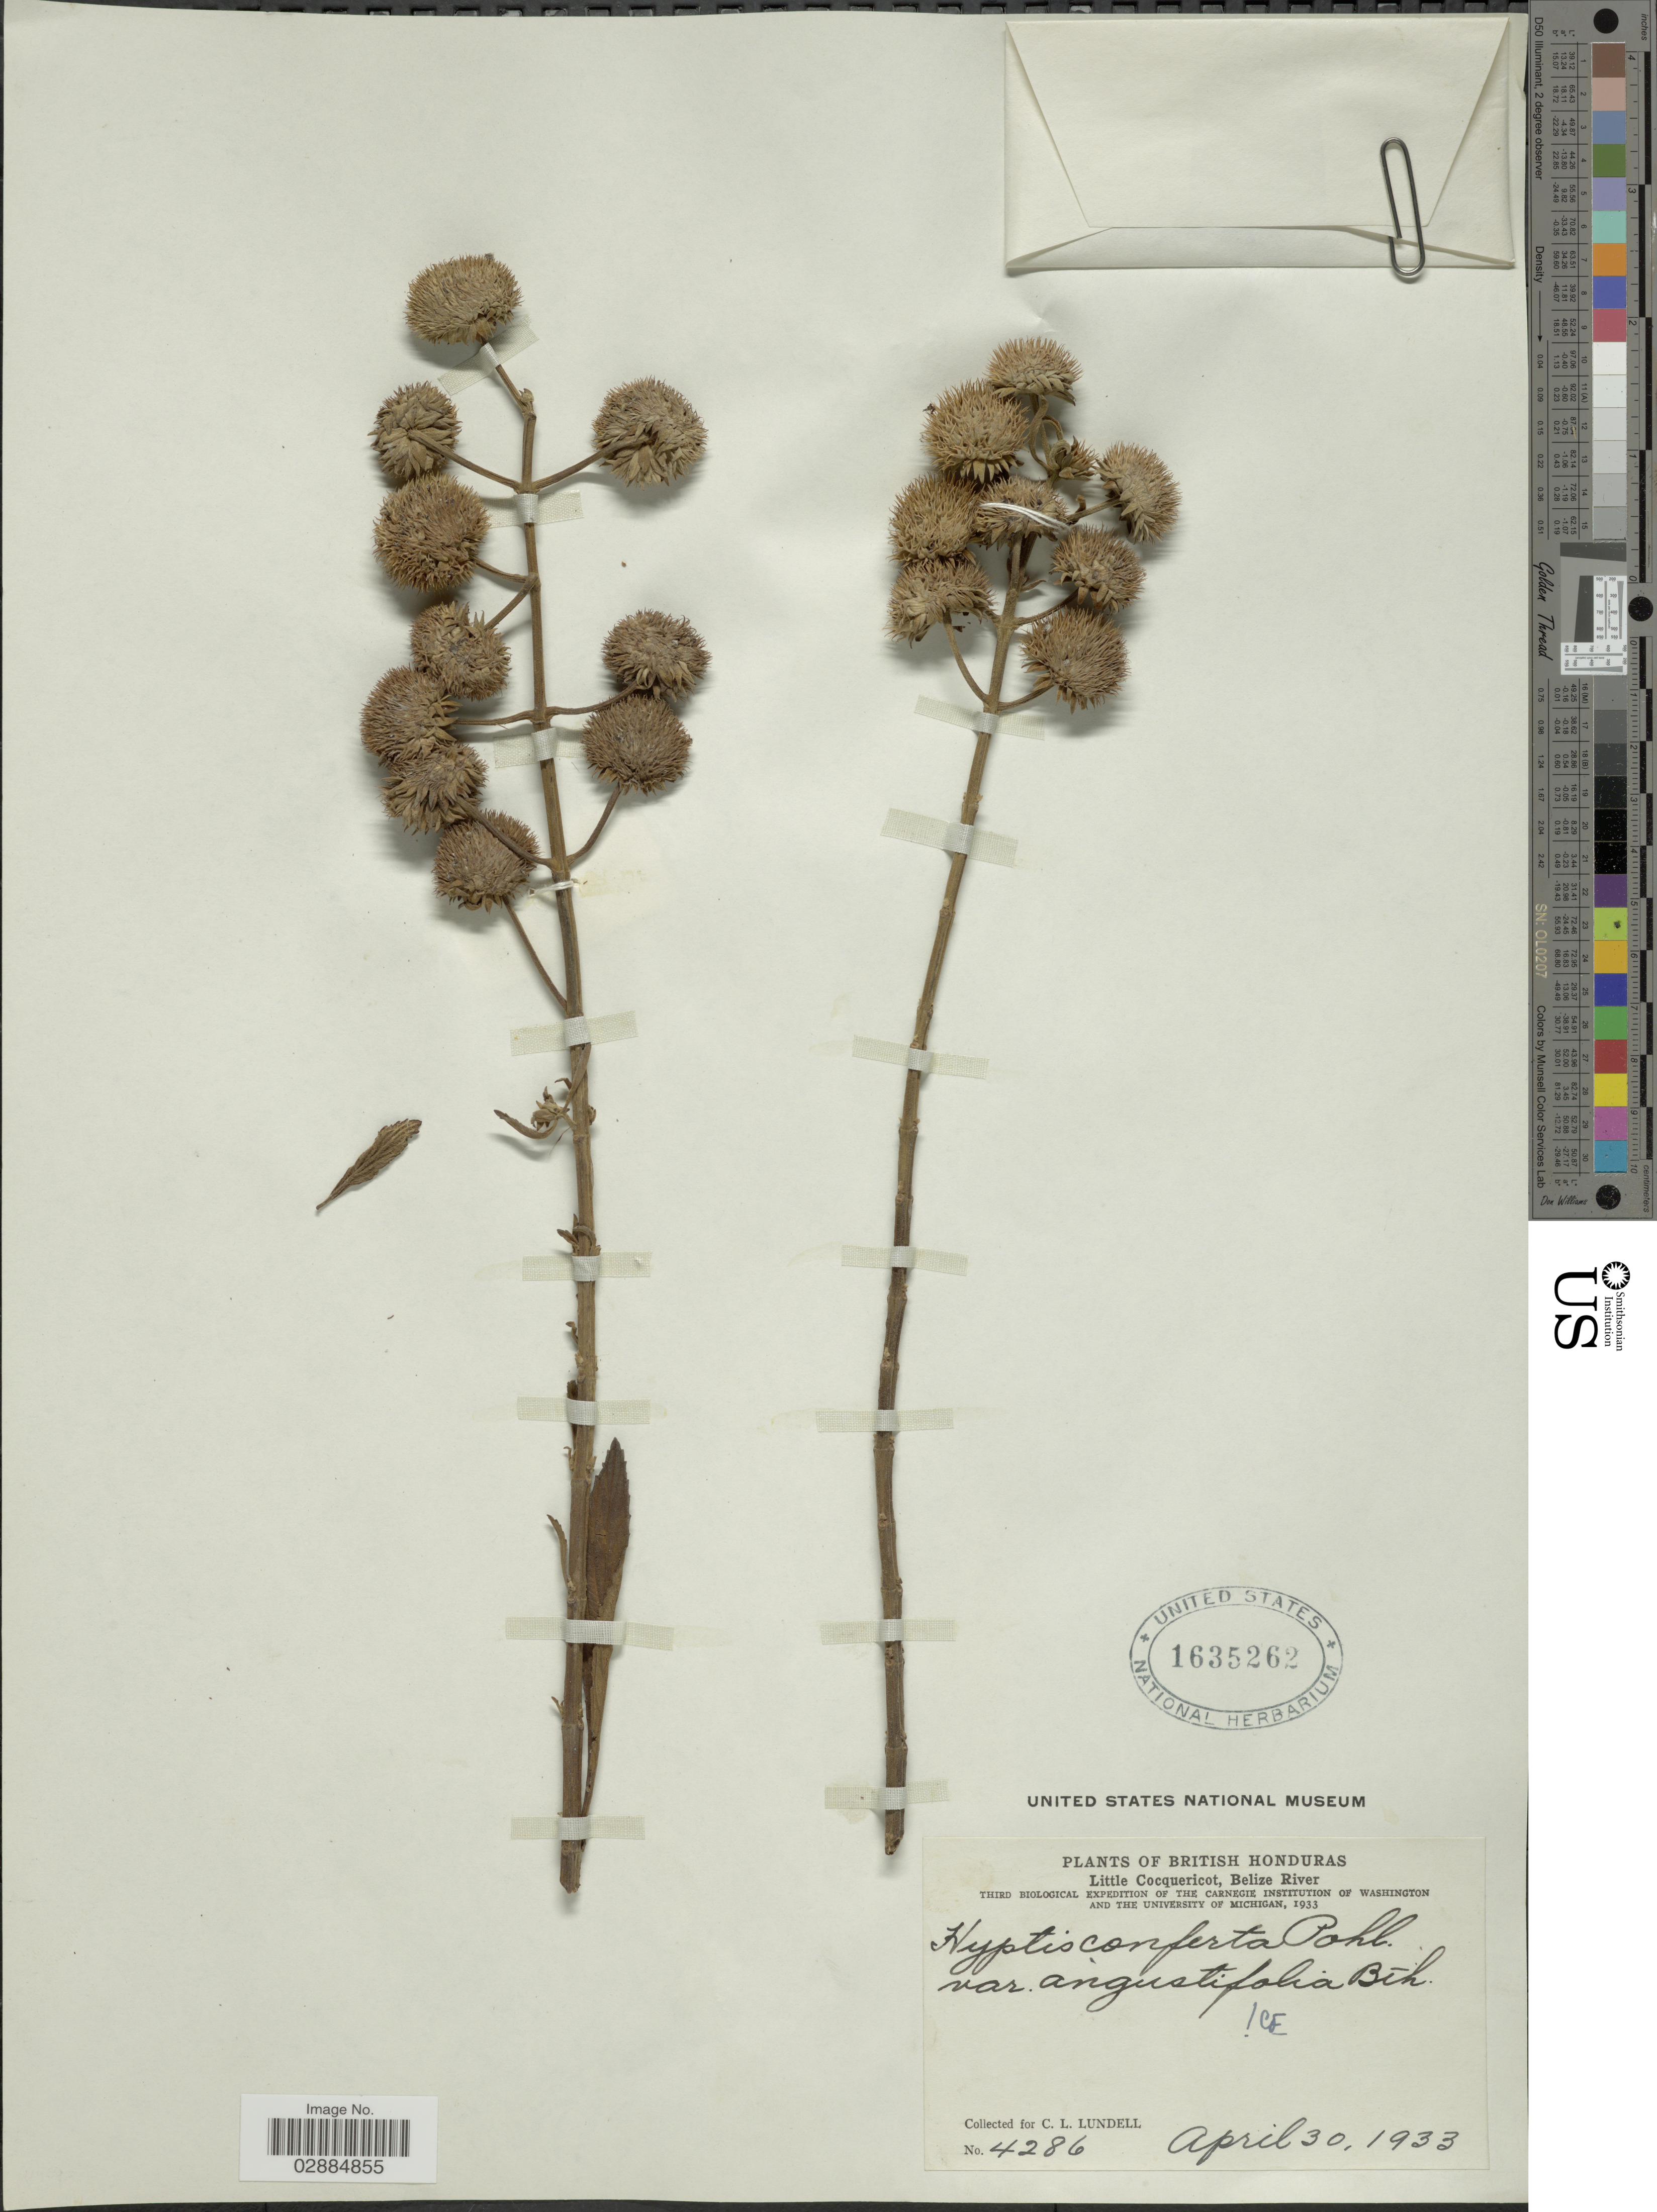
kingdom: Plantae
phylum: Tracheophyta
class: Magnoliopsida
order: Lamiales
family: Lamiaceae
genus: Hyptis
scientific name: Hyptis conferta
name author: Pohl ex Benth.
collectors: C. L. Lundell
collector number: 4286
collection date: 1933-04-30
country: Belize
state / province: Belize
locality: British Honduras, Little Cocquericot, Belize River.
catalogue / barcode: US 1635262